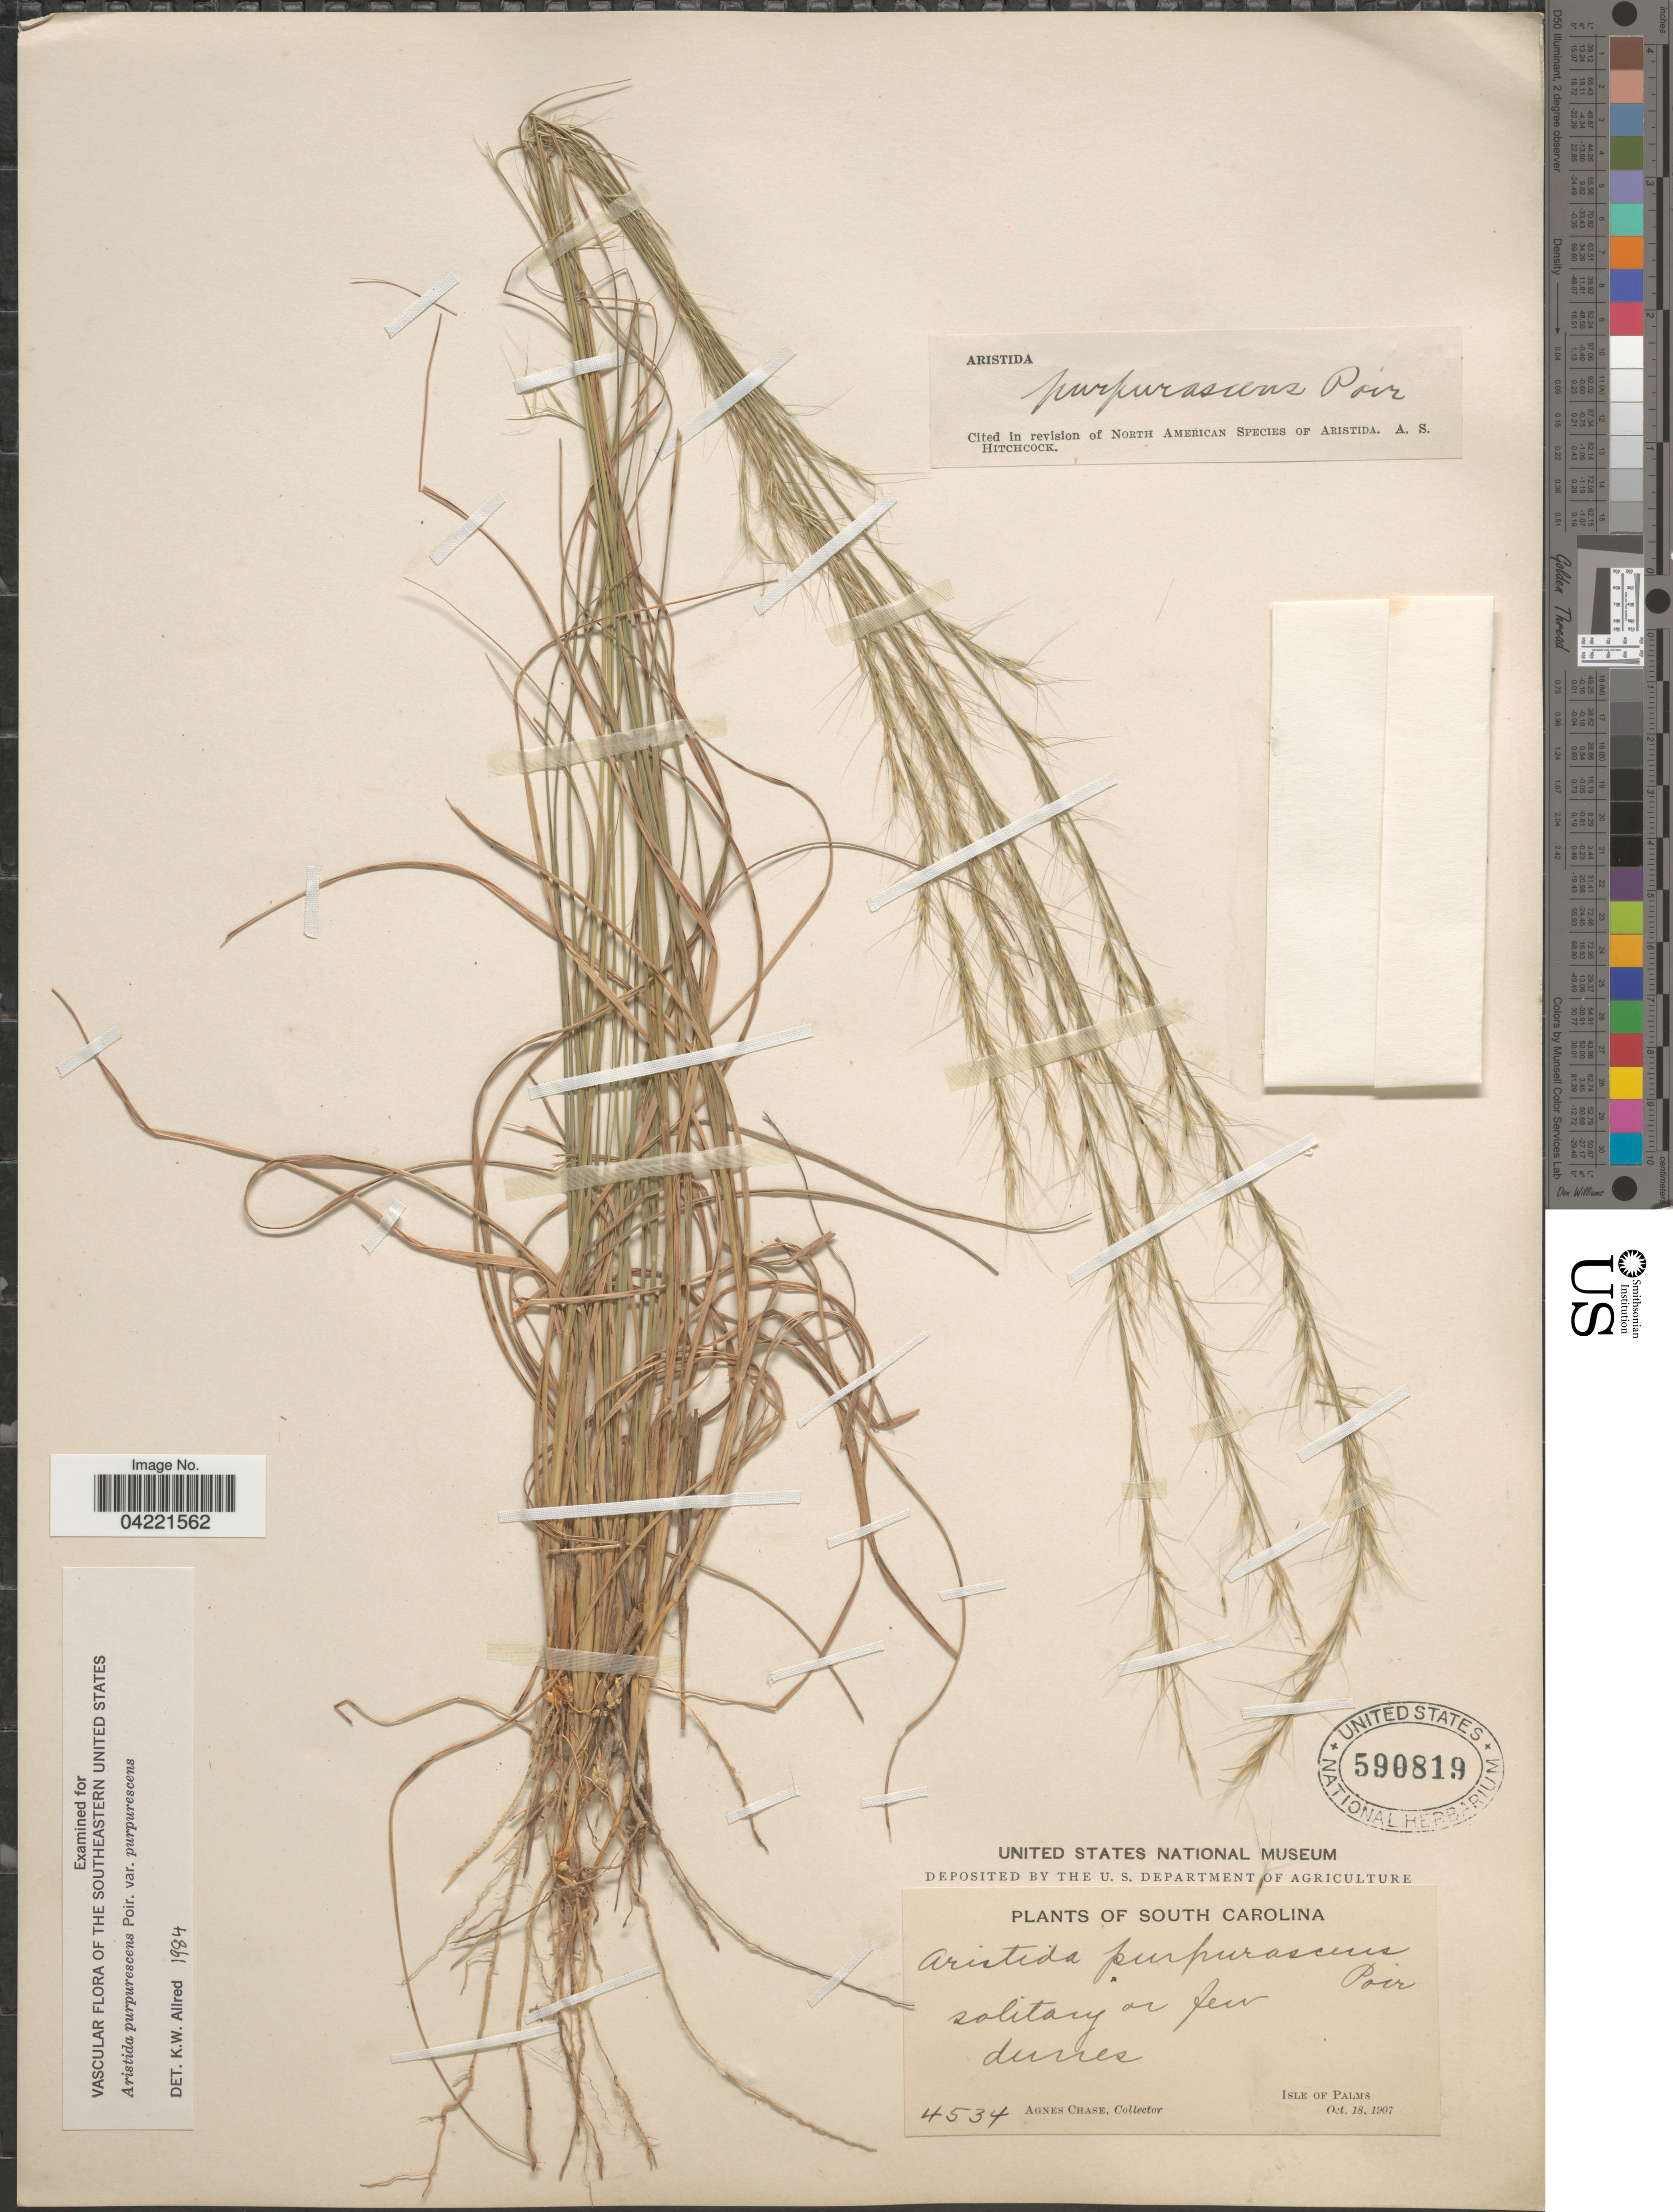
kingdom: Plantae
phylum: Tracheophyta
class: Liliopsida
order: Poales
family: Poaceae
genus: Aristida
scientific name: Aristida purpurascens var. purpurescens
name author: Poir.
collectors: A. Chase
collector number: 4534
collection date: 1907-10-18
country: United States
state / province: South Carolina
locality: Isle of Palms.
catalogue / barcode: US 590819